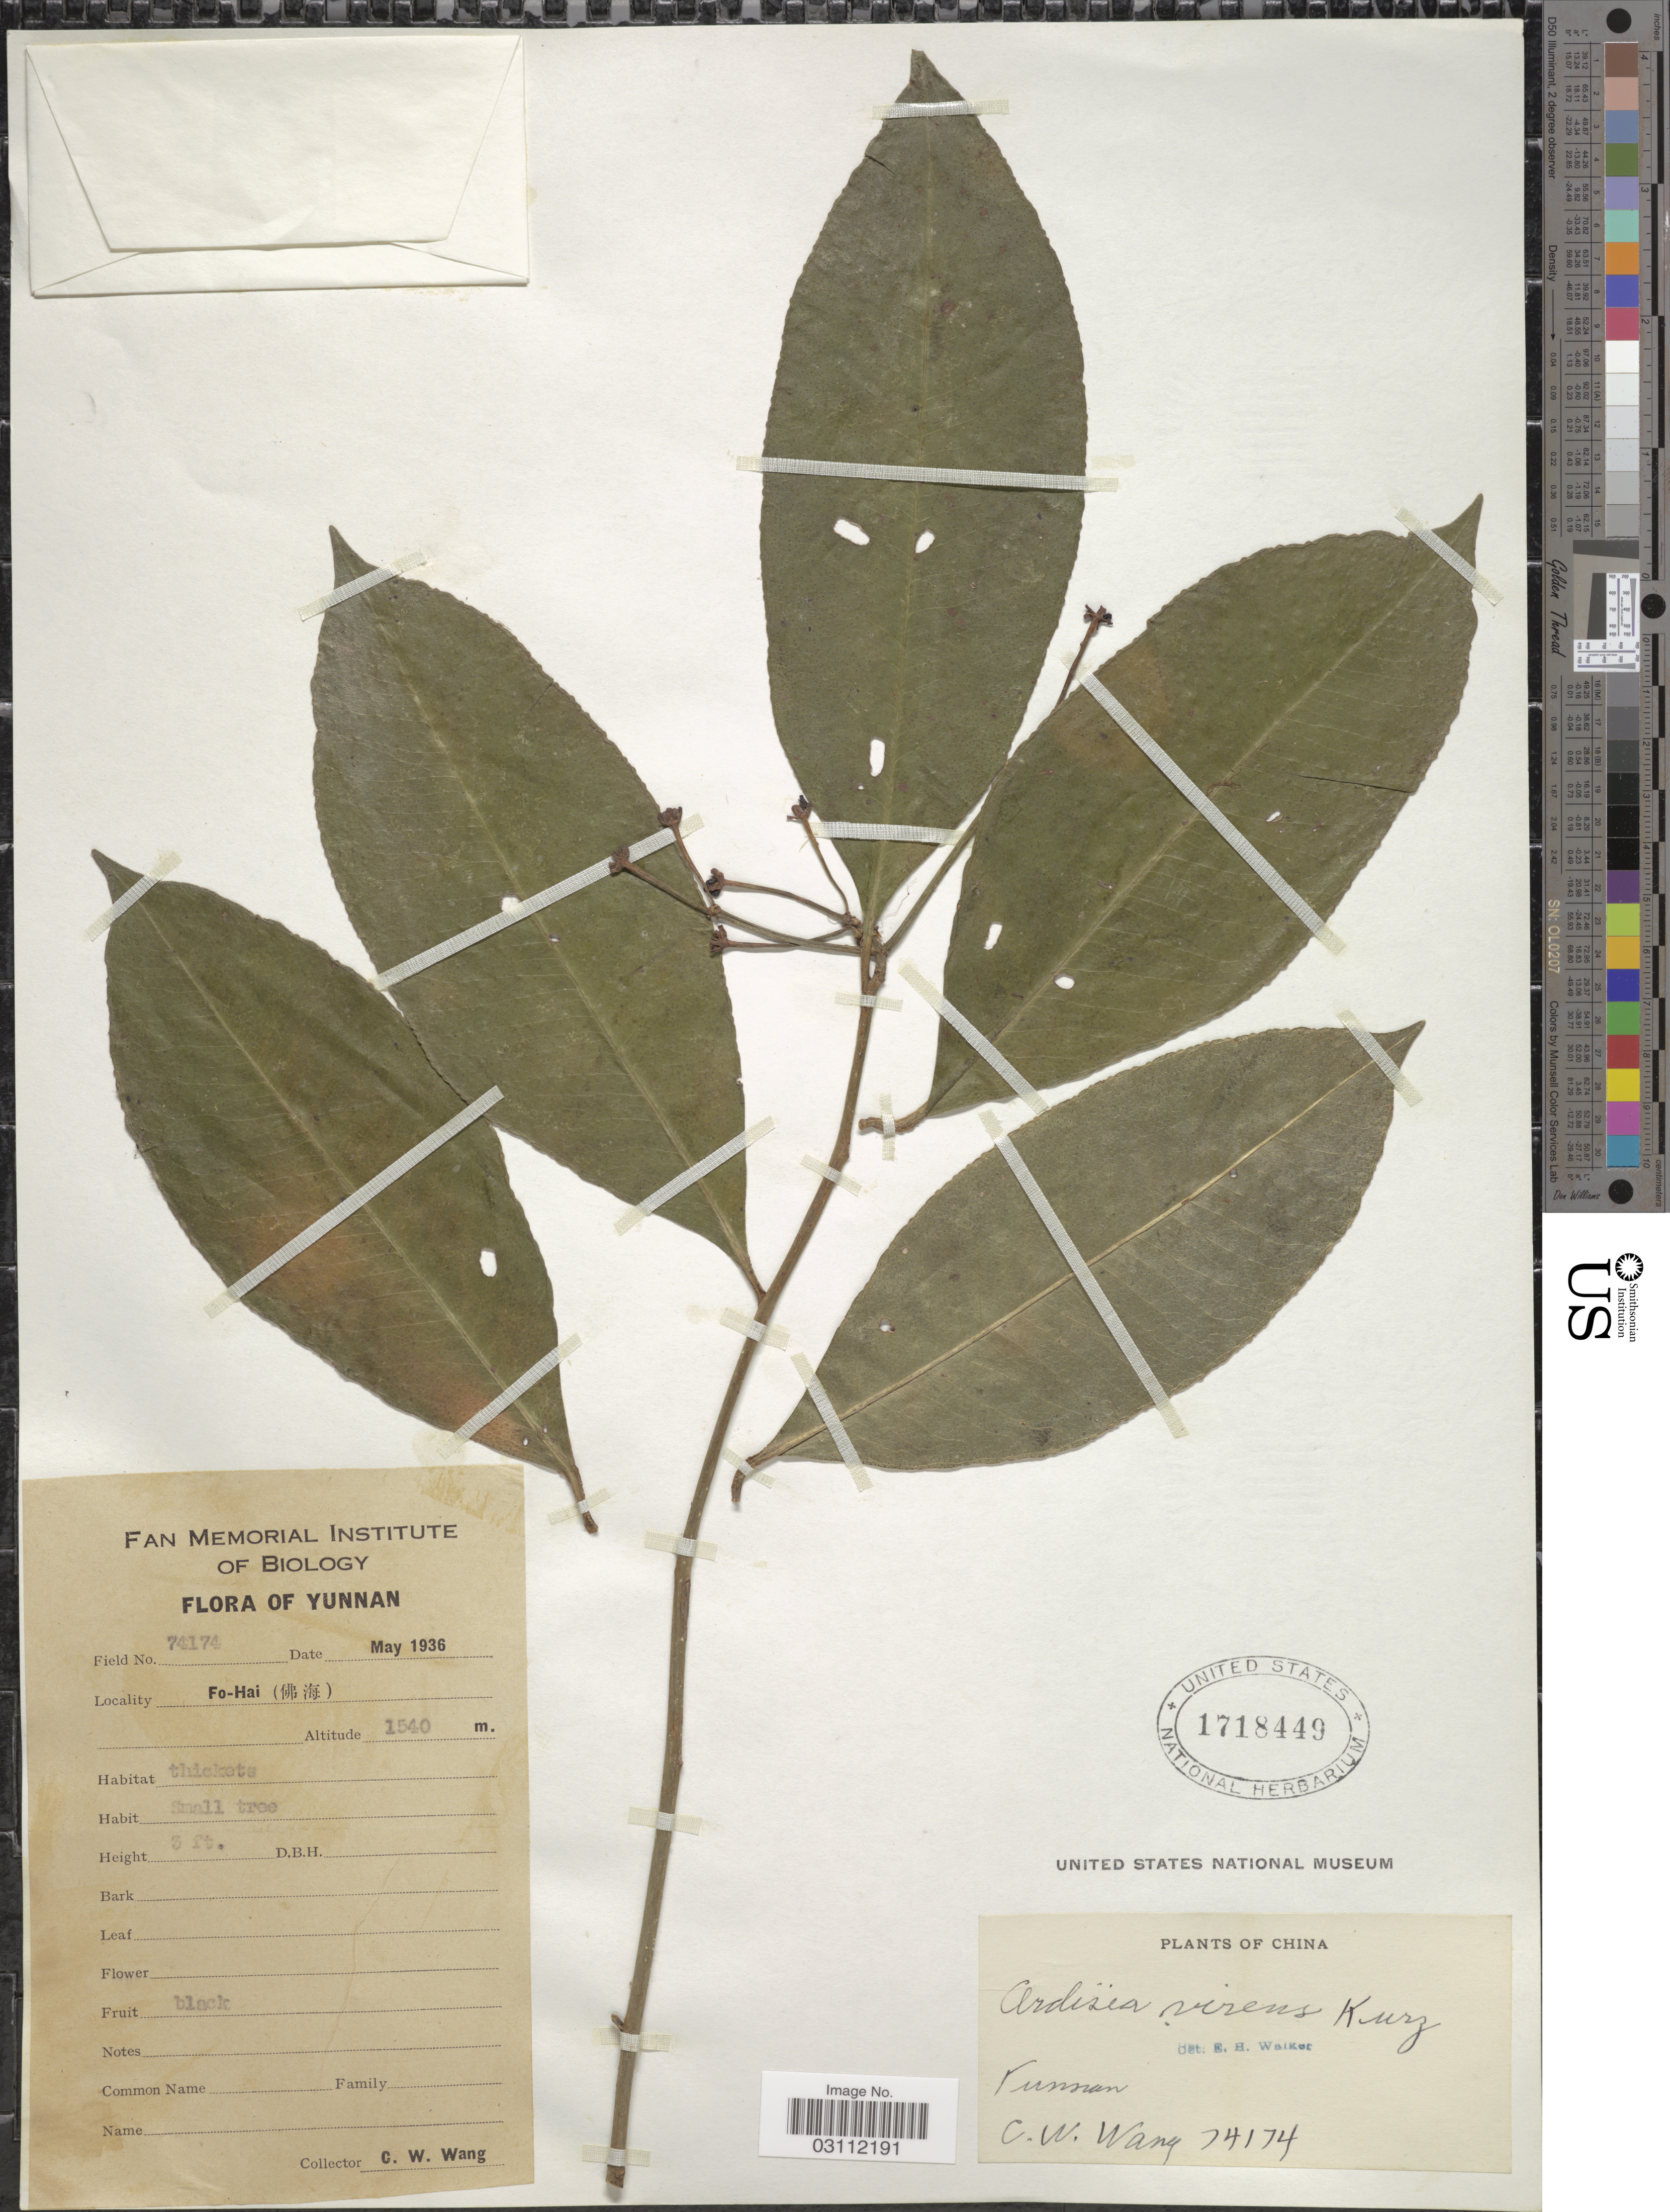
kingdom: Plantae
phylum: Tracheophyta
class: Magnoliopsida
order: Ericales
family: Primulaceae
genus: Ardisia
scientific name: Ardisia virens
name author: Kurz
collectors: C. W. Wang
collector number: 74174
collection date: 1936-05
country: China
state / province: Yunnan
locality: Fo-Hai (X).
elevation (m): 1540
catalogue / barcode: US 1718449